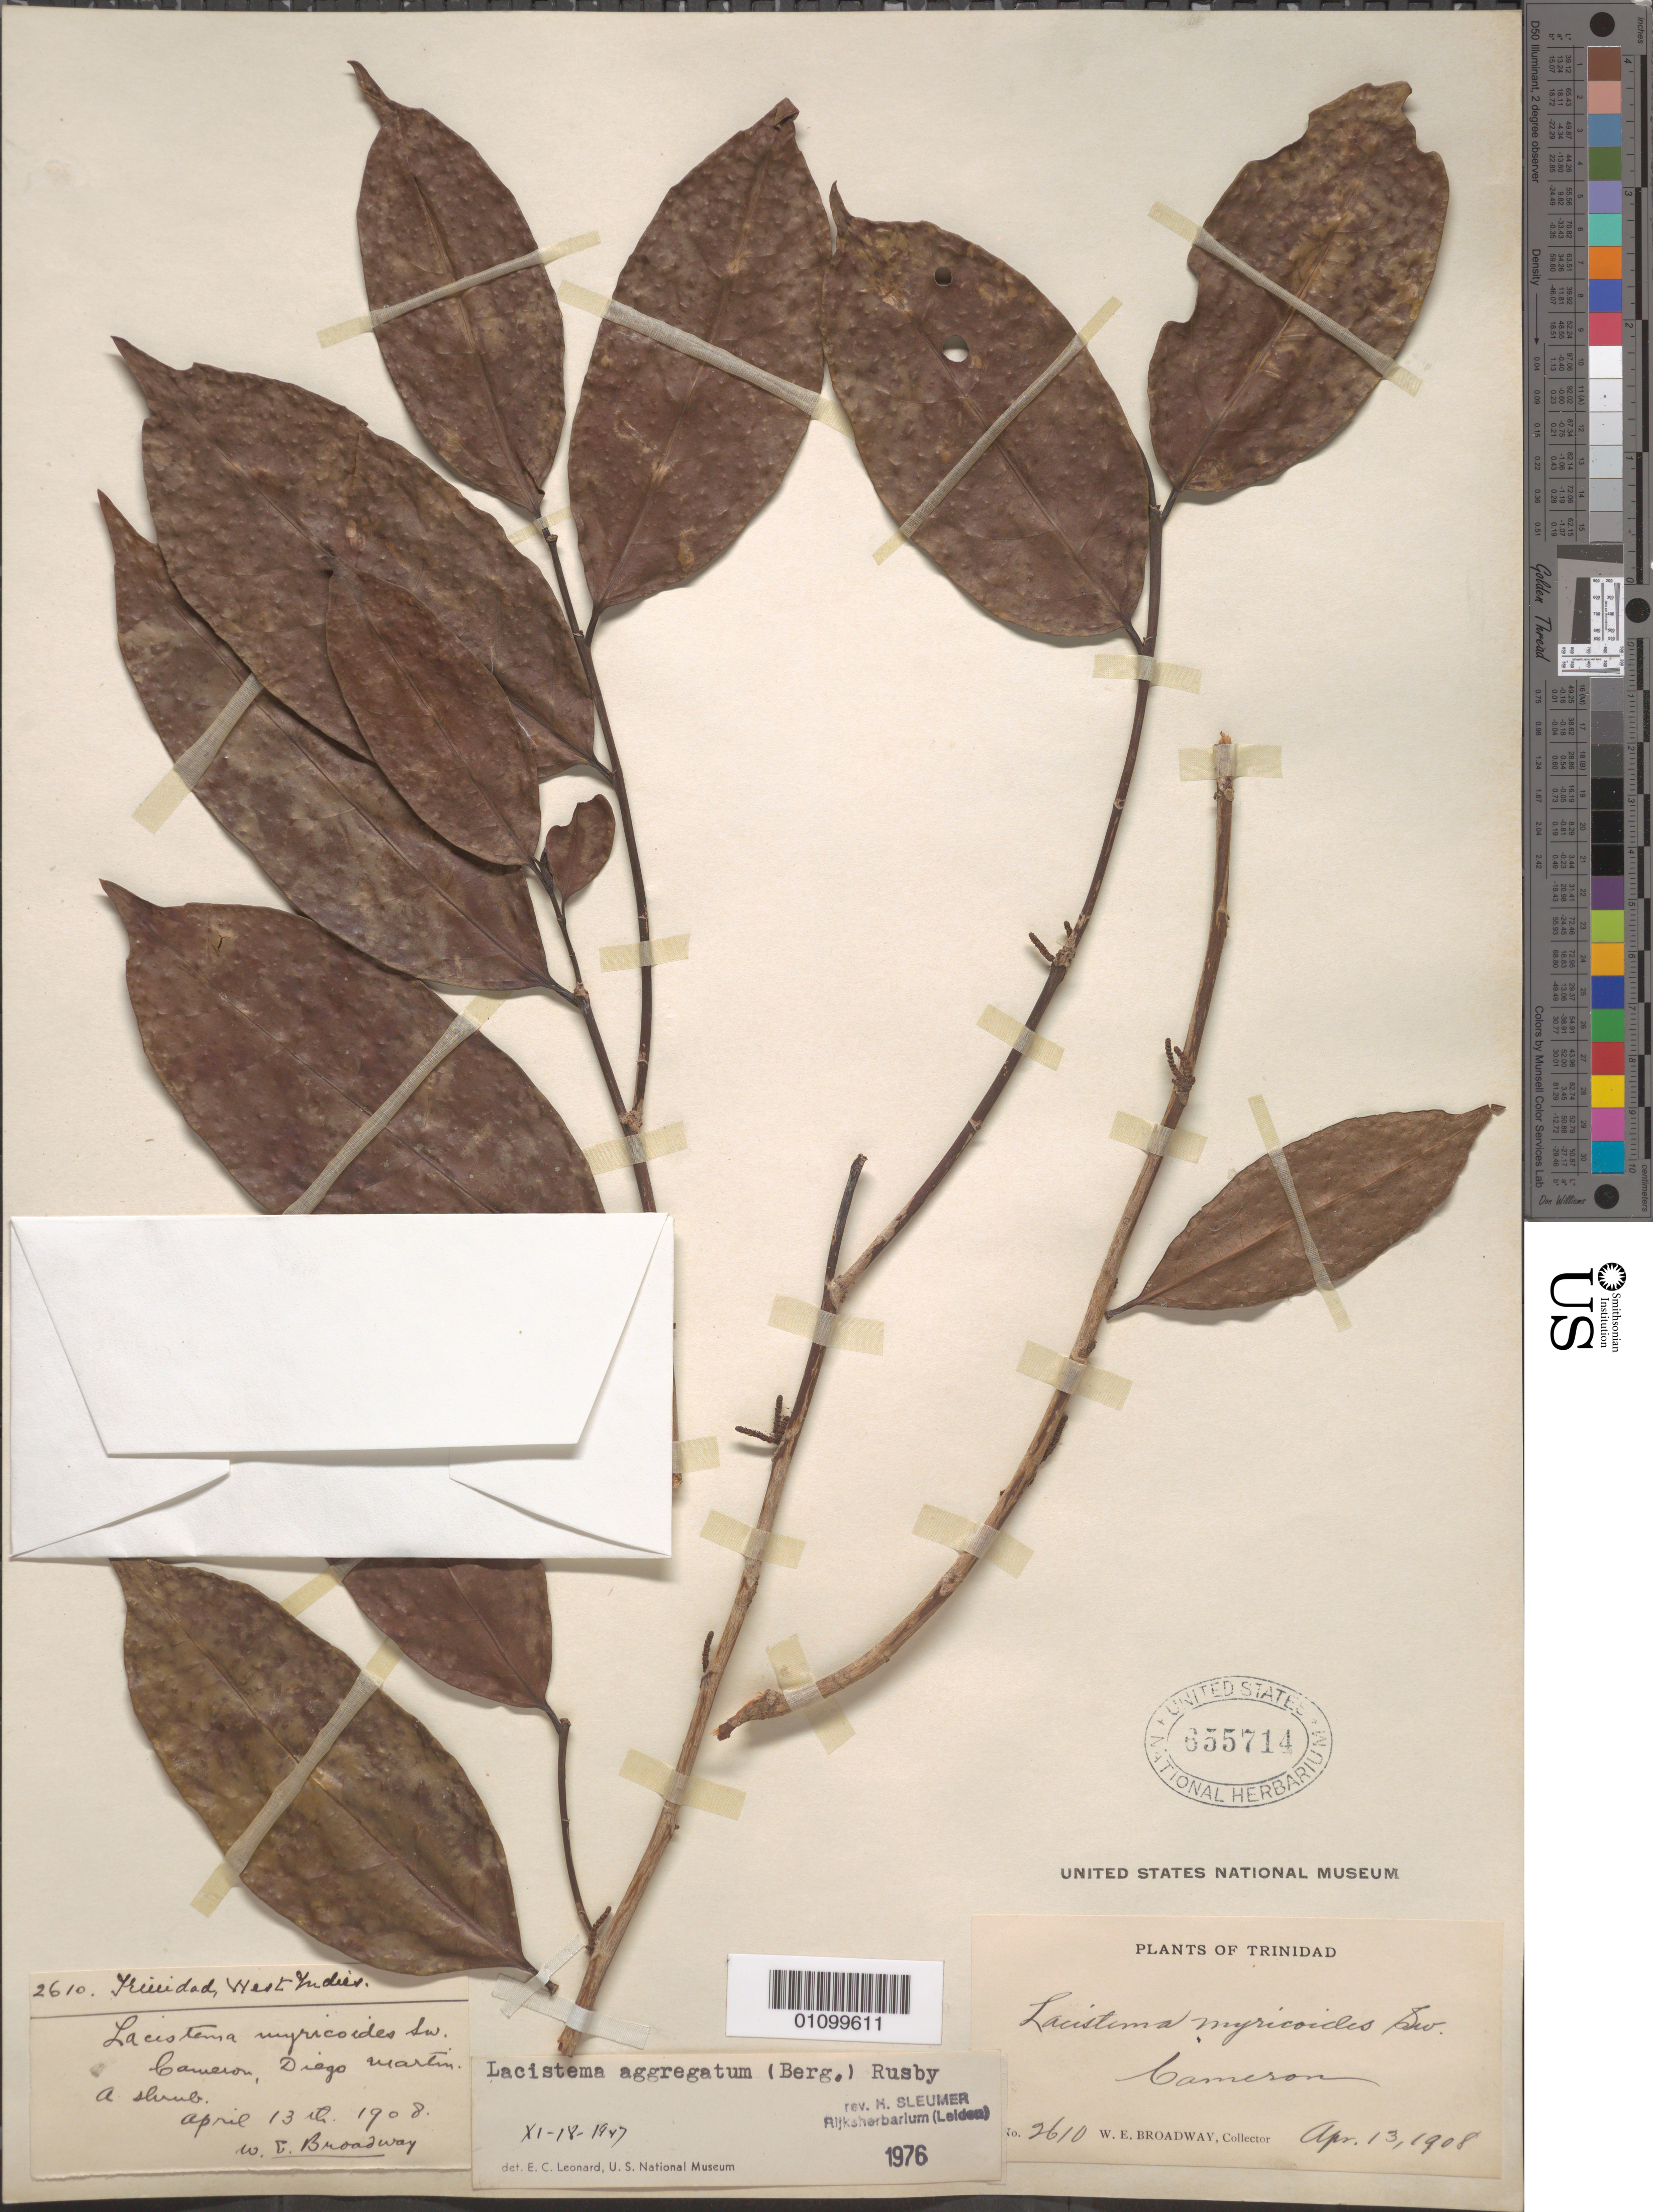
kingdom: Plantae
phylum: Tracheophyta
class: Magnoliopsida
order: Malpighiales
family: Lacistemataceae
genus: Lacistema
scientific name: Lacistema aggregatum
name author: (P.J. Bergius) Rusby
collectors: W. E. Broadway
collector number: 2610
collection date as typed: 13 Apr 1908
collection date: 1908-04-13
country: Trinidad and Tobago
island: Trinidad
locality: Cameron, Diego Martin.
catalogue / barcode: US 655714